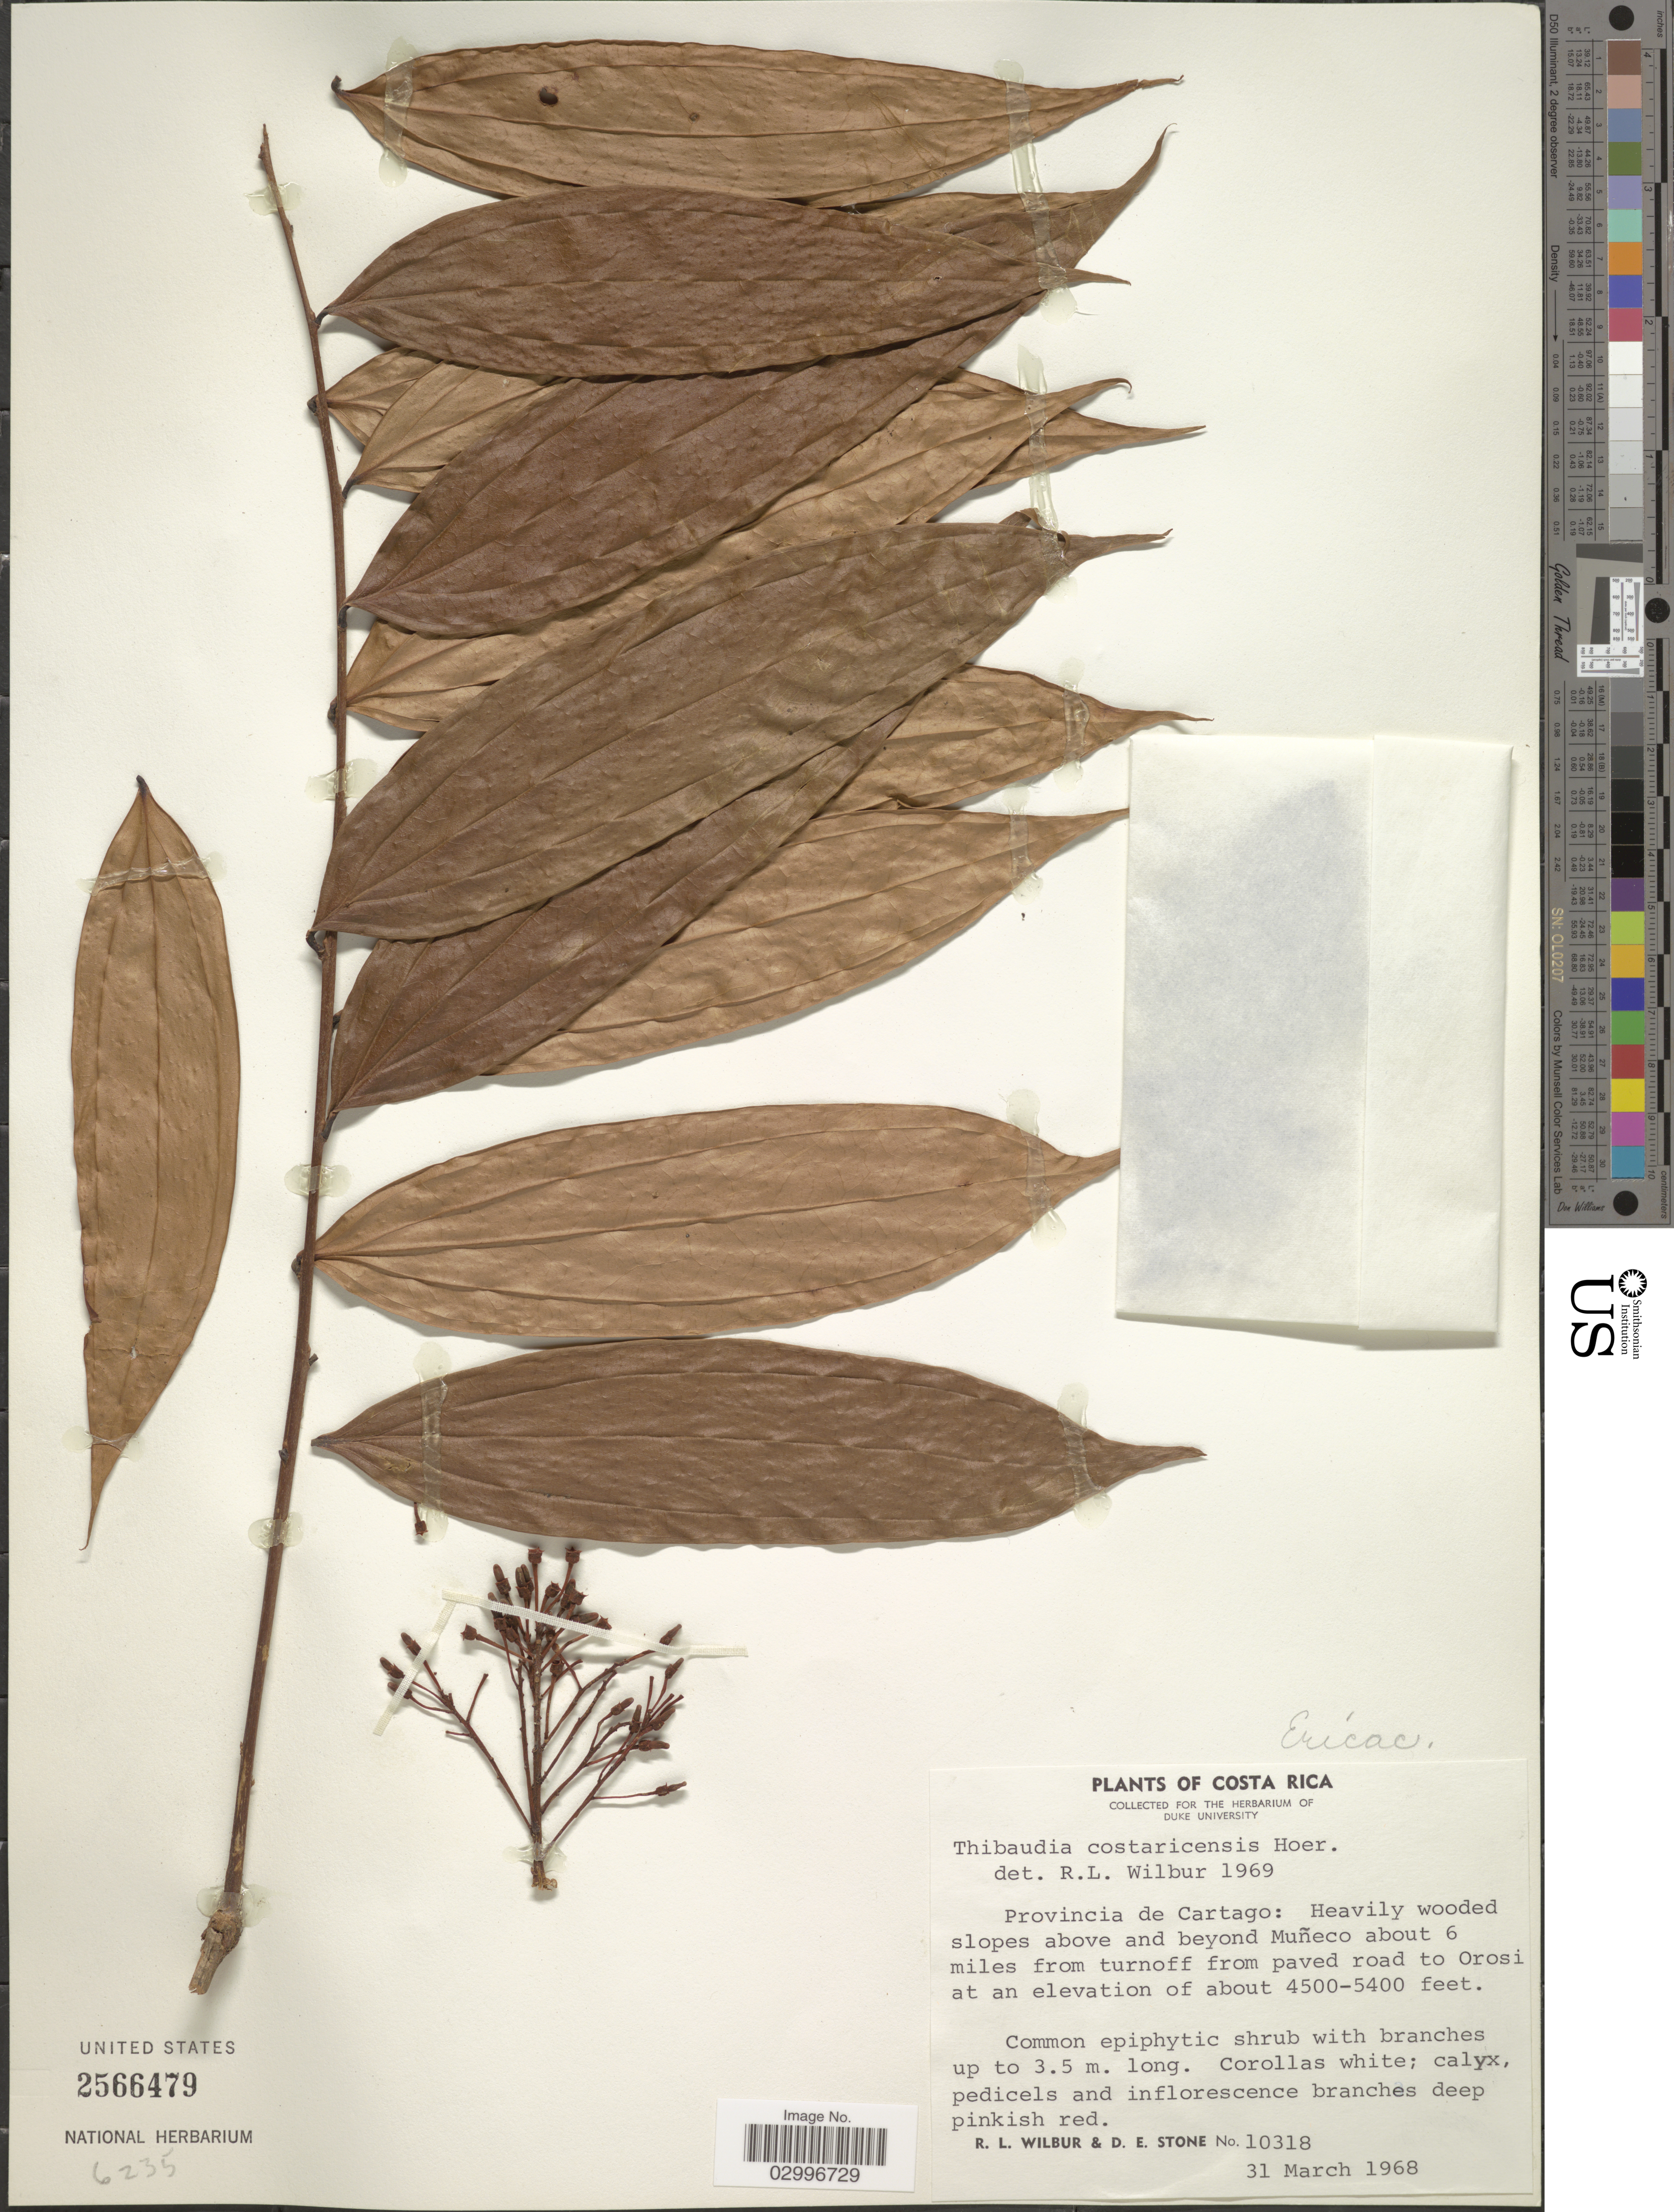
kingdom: Plantae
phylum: Tracheophyta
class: Magnoliopsida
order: Ericales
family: Ericaceae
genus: Thibaudia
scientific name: Thibaudia costaricensis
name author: Hoerold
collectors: R. L. Wilbur & D. E. Stone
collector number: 10318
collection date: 1968-03-31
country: Costa Rica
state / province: Cartago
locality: Heavily wooded slopes above and beyond Muñeco about 6 miles from turnoff from paved road to Orosi.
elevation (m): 1372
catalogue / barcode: US 2566479